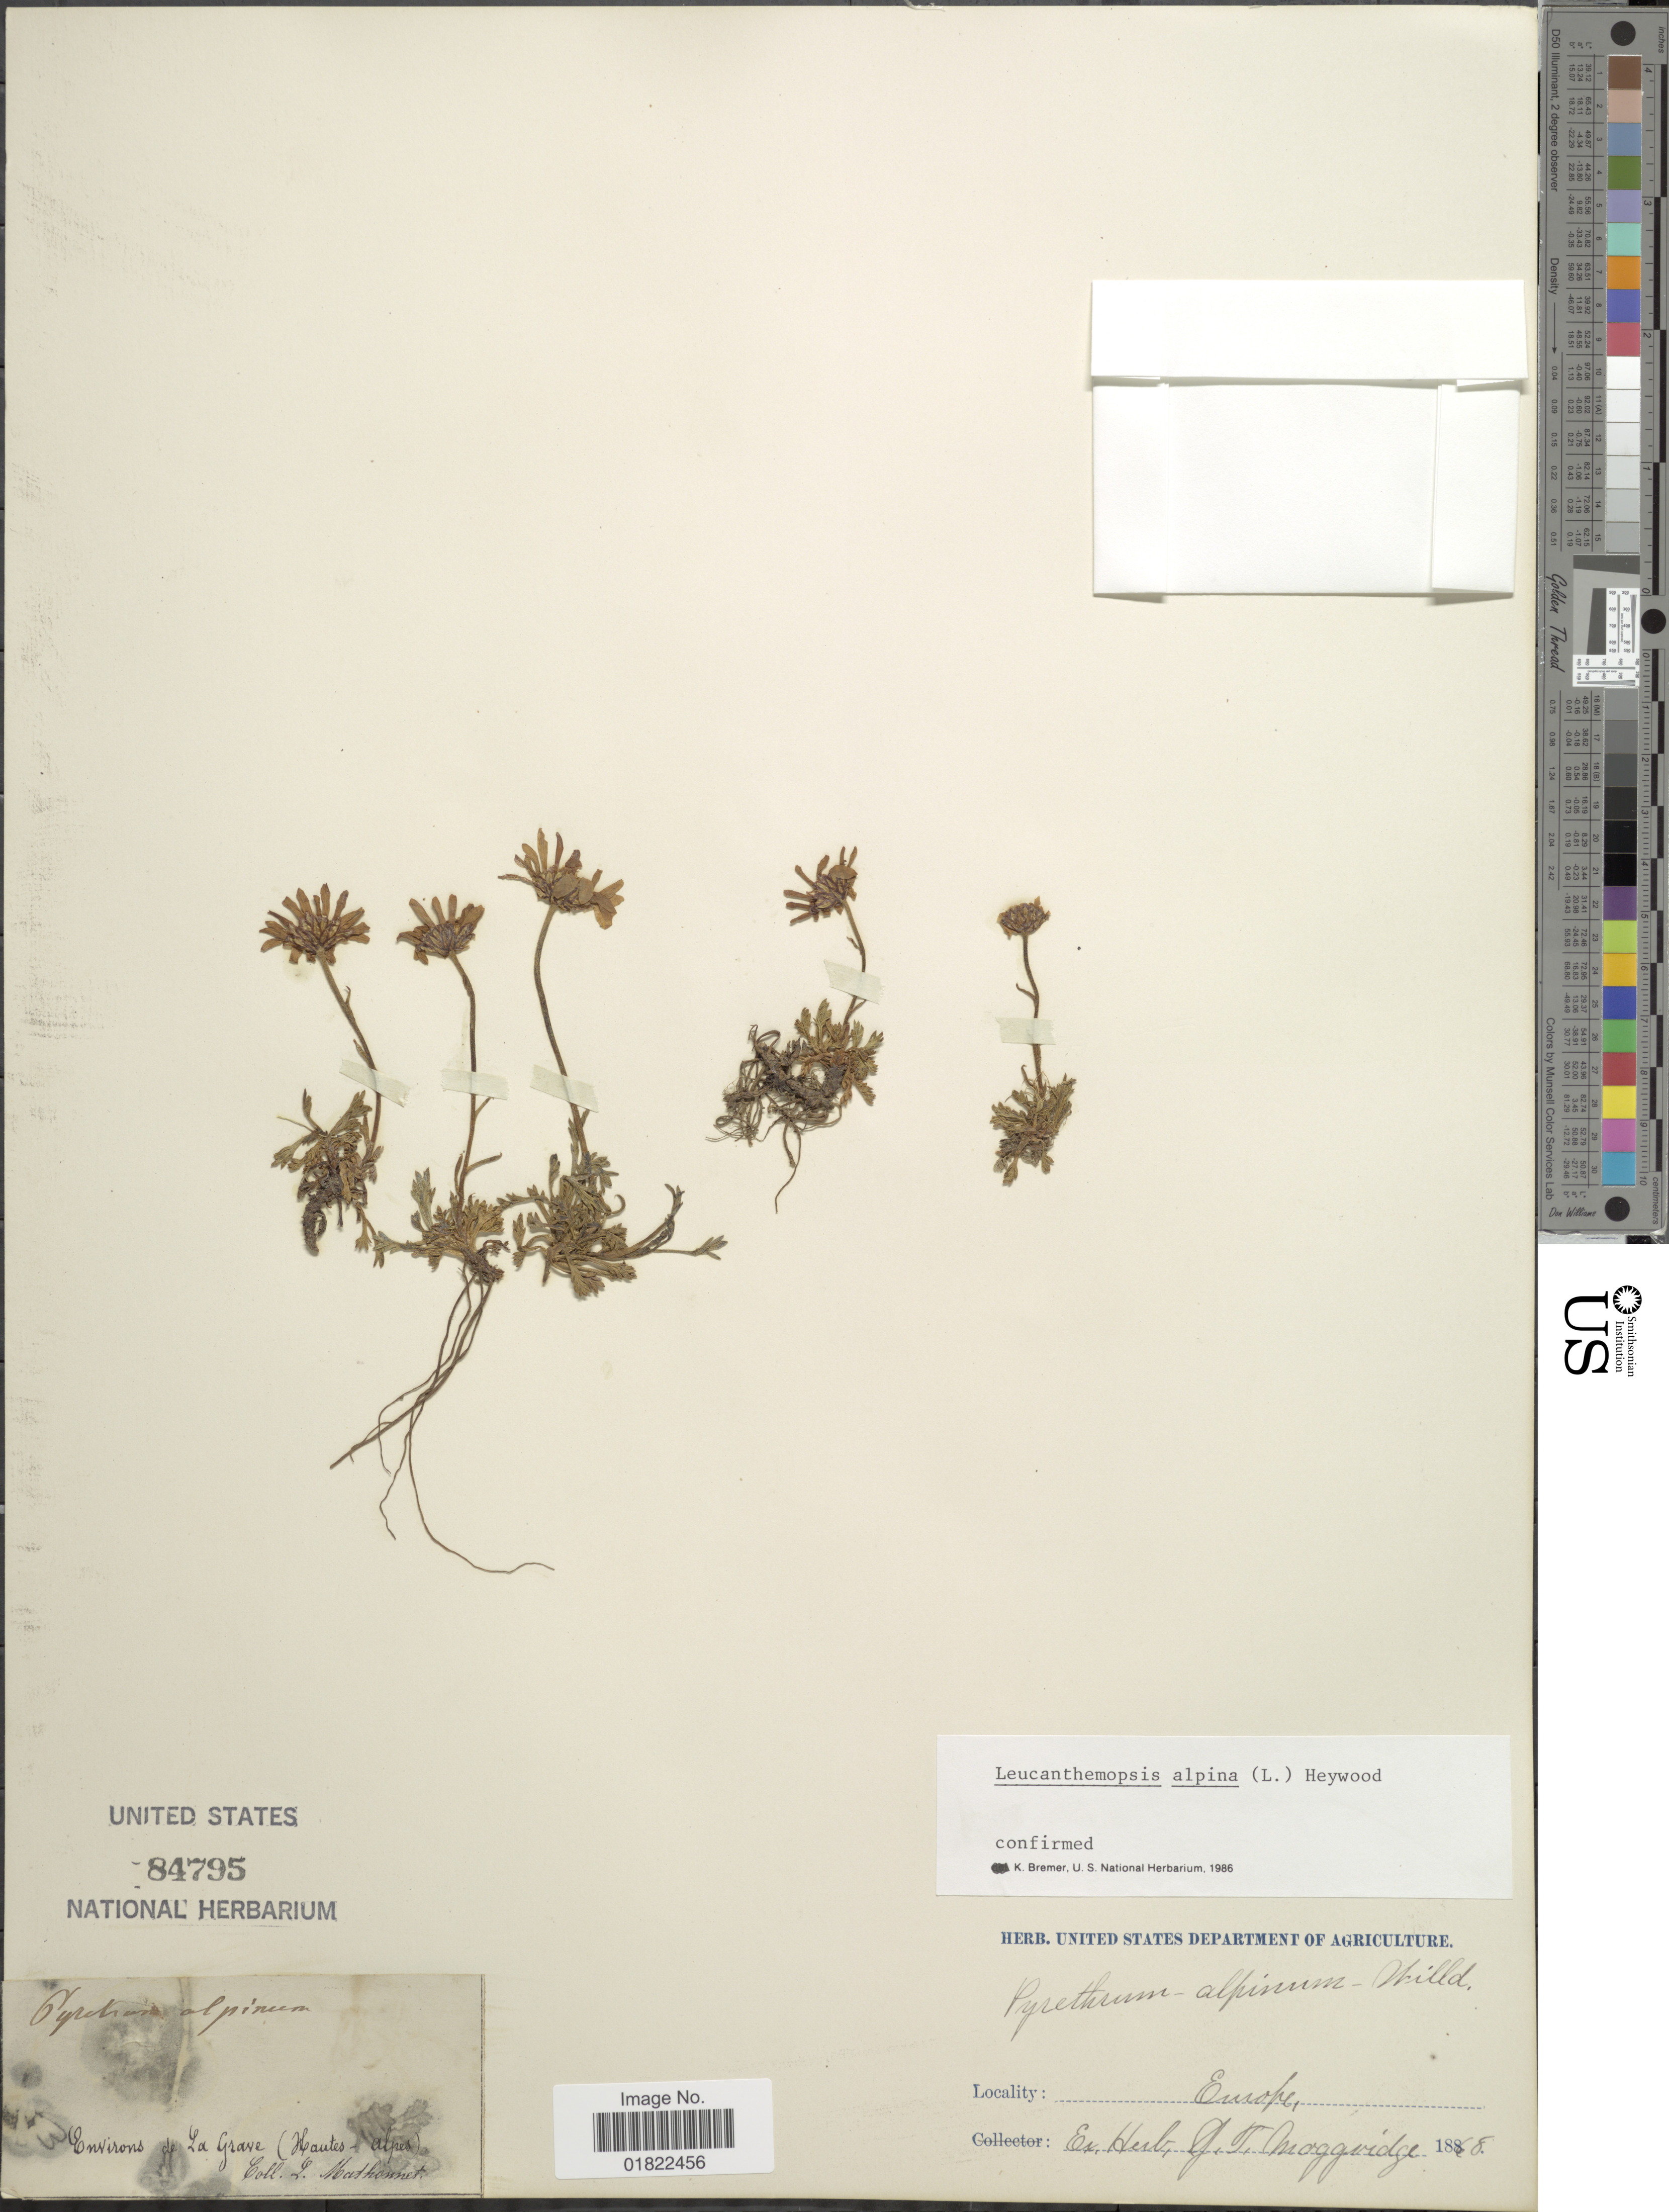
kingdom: Plantae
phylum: Tracheophyta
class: Magnoliopsida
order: Asterales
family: Asteraceae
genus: Leucanthemopsis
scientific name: Leucanthemopsis alpina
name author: (L.) Heywood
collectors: J. T. Moggridge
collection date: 1888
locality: Environs de La Grave (Hautes-Alpes) Europe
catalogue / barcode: US 84795